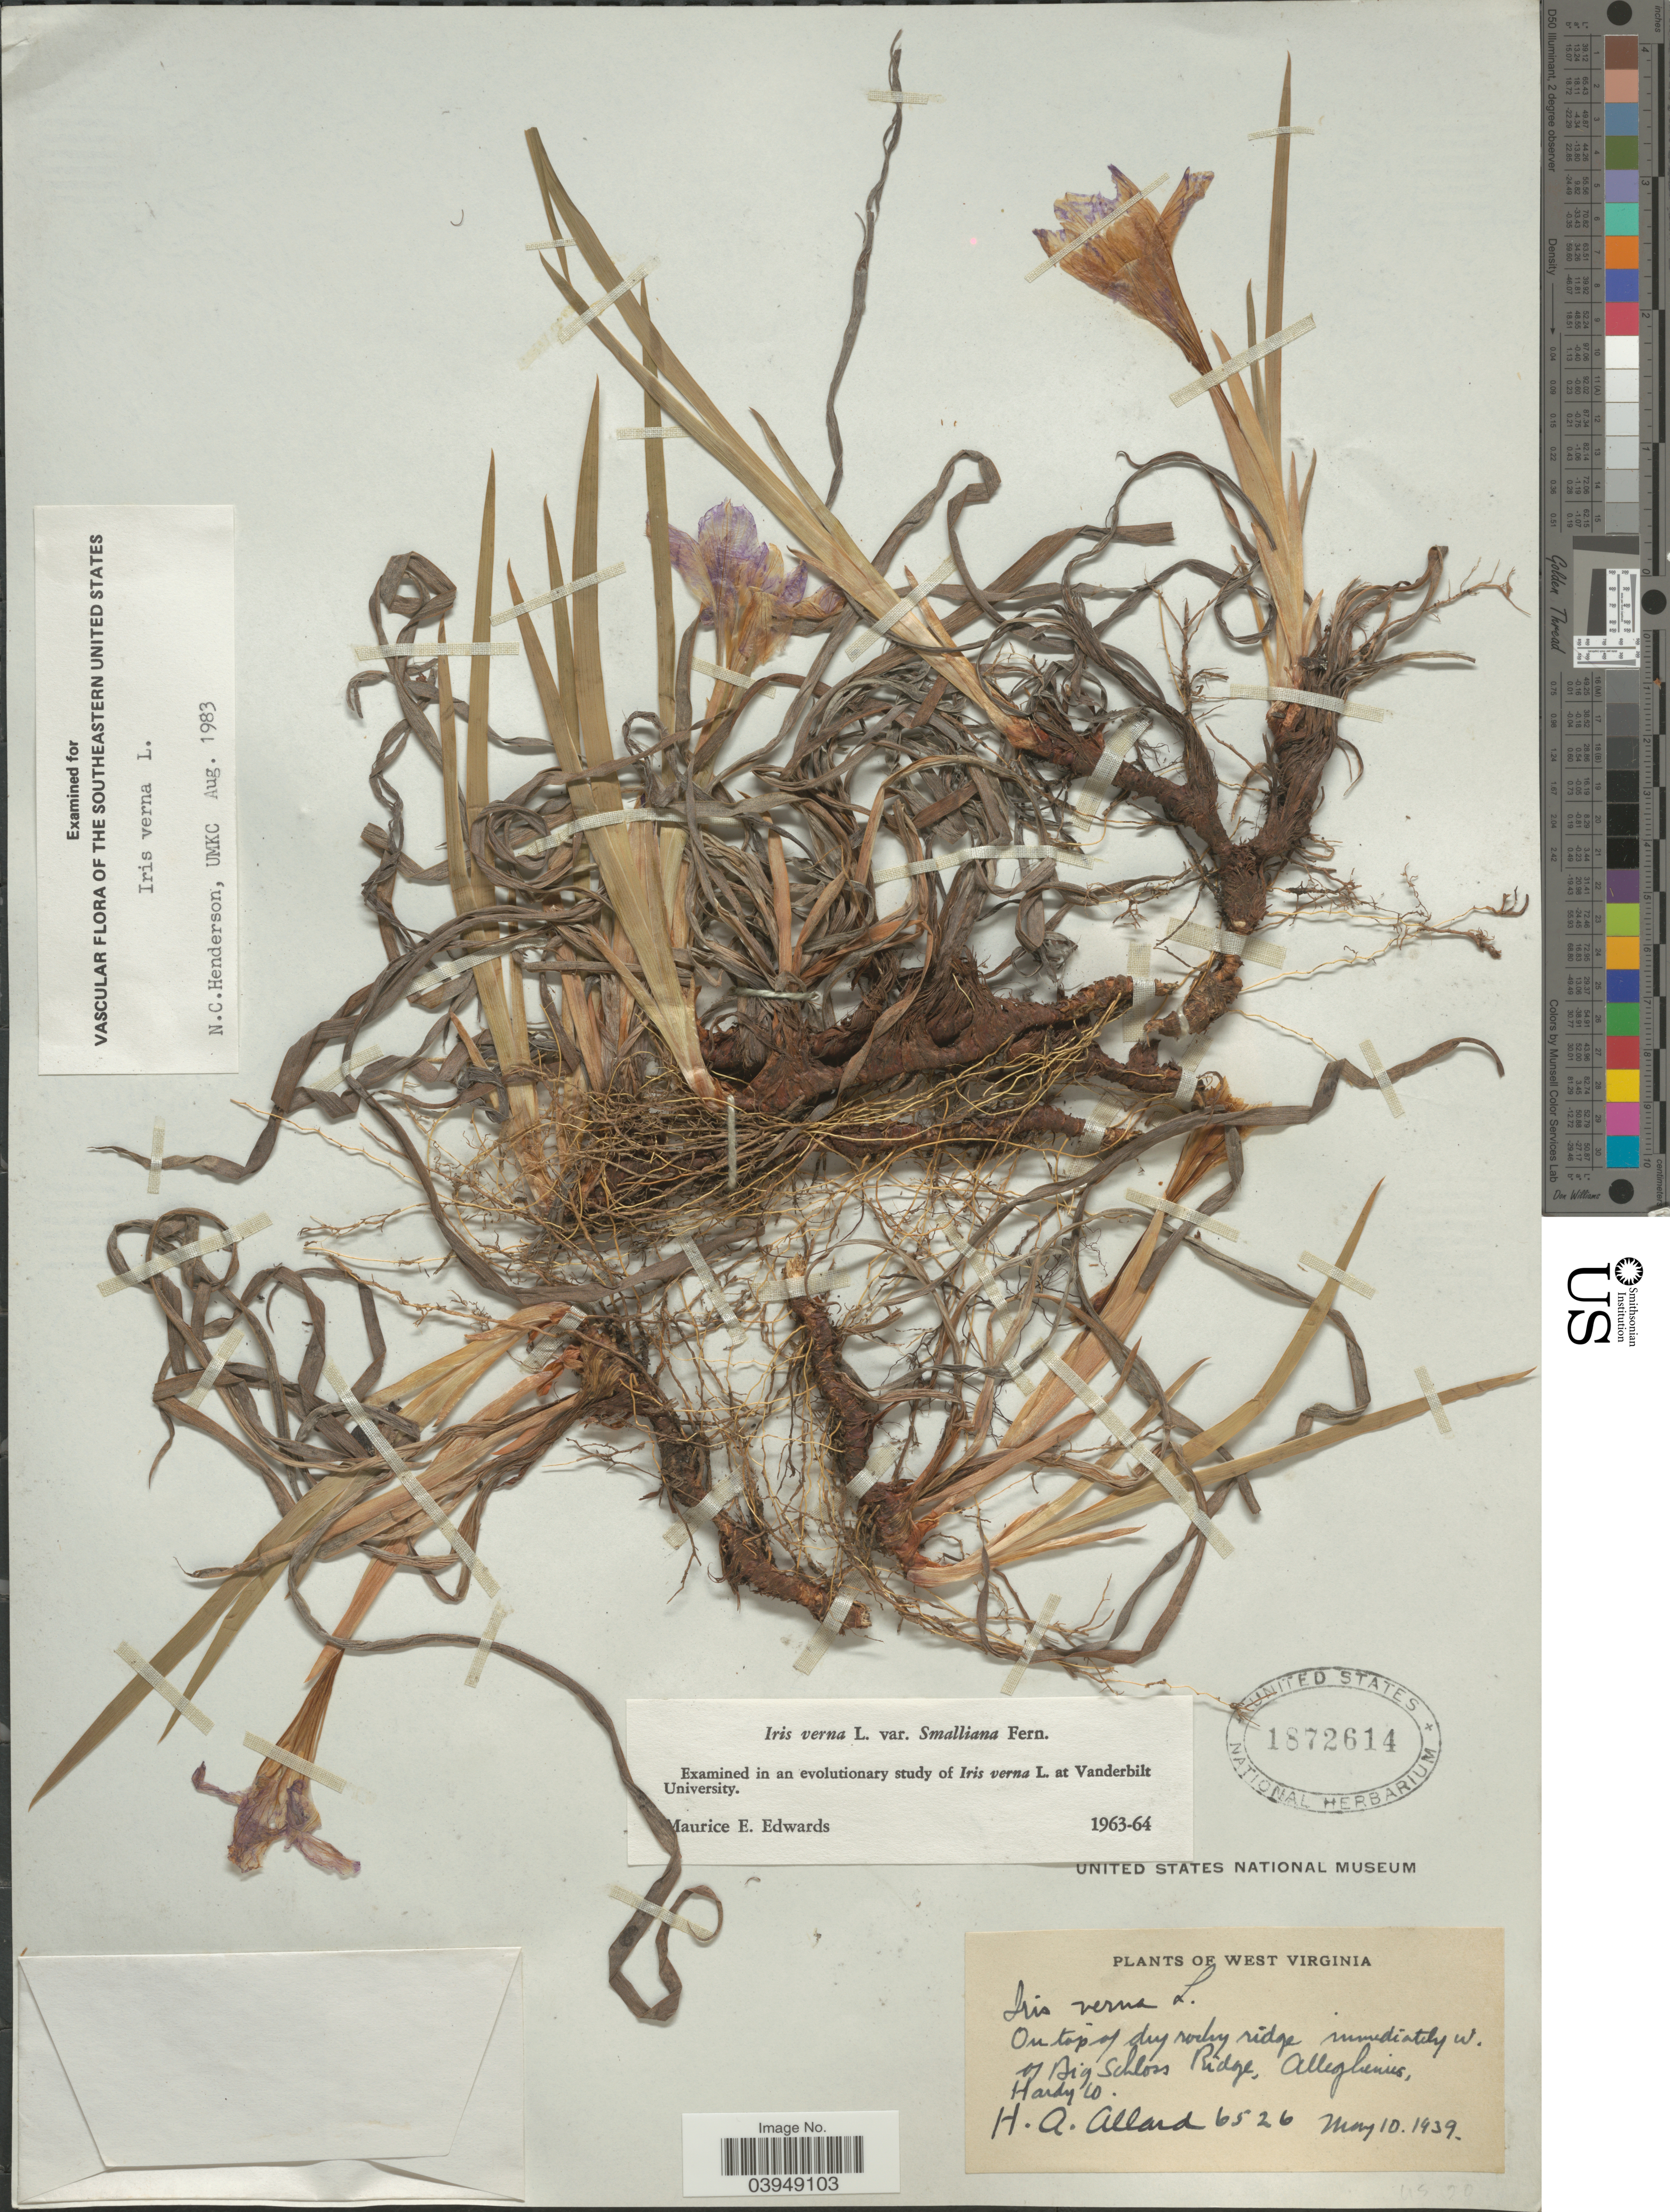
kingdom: Plantae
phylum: Tracheophyta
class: Liliopsida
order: Asparagales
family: Iridaceae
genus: Iris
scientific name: Iris verna var. smalliana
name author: Fernald ex M.E. Edwards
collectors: H. A. Allard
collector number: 6526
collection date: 1939-05-10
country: United States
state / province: West Virginia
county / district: Hardy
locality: On top of dry rocky ridge immediately w. of Big Schloss Ridge, Alleghenies, Hardy Co.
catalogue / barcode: US 1872614